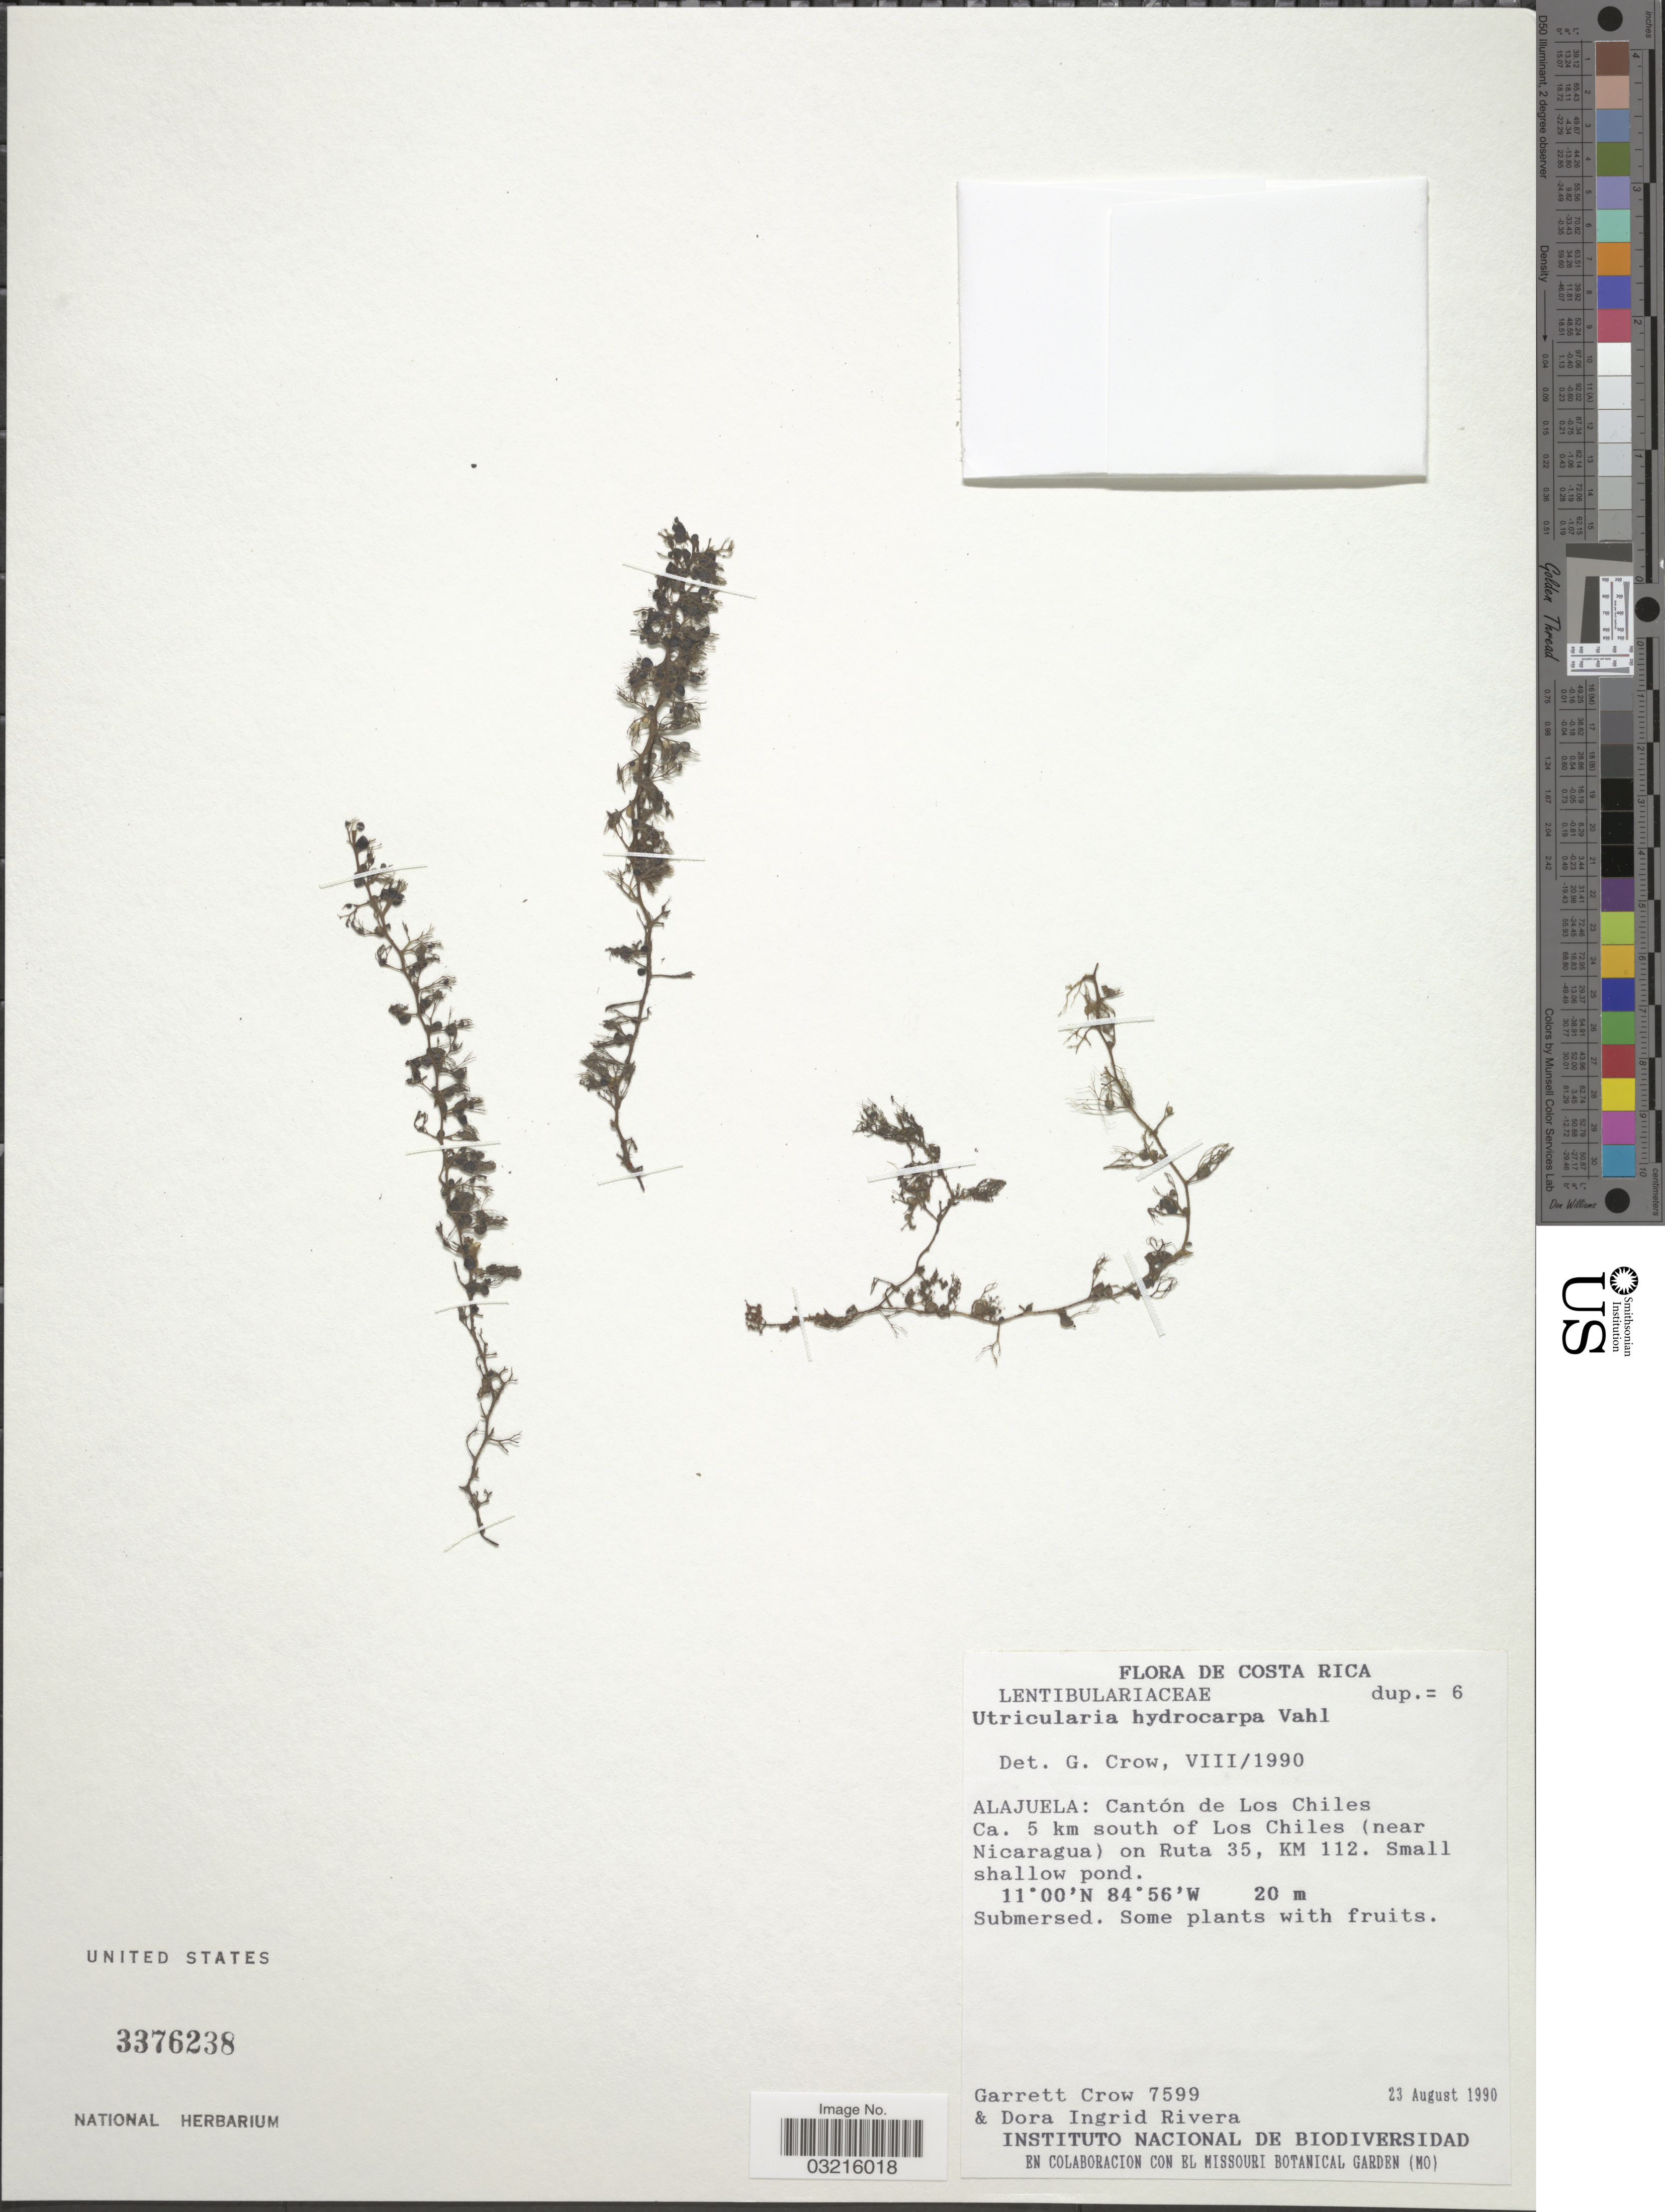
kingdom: Plantae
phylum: Tracheophyta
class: Magnoliopsida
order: Lamiales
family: Lentibulariaceae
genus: Utricularia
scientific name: Utricularia hydrocarpa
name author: Vahl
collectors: G. E. Crow & D. I. Rivera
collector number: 7599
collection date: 1990-08-23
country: Costa Rica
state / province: Alajuela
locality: Cantón de Los Chiles, Ca. 5 km south of Los Chiles (near Nicaragua) on Ruta 35, KM 112.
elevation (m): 20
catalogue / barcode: US 3376238